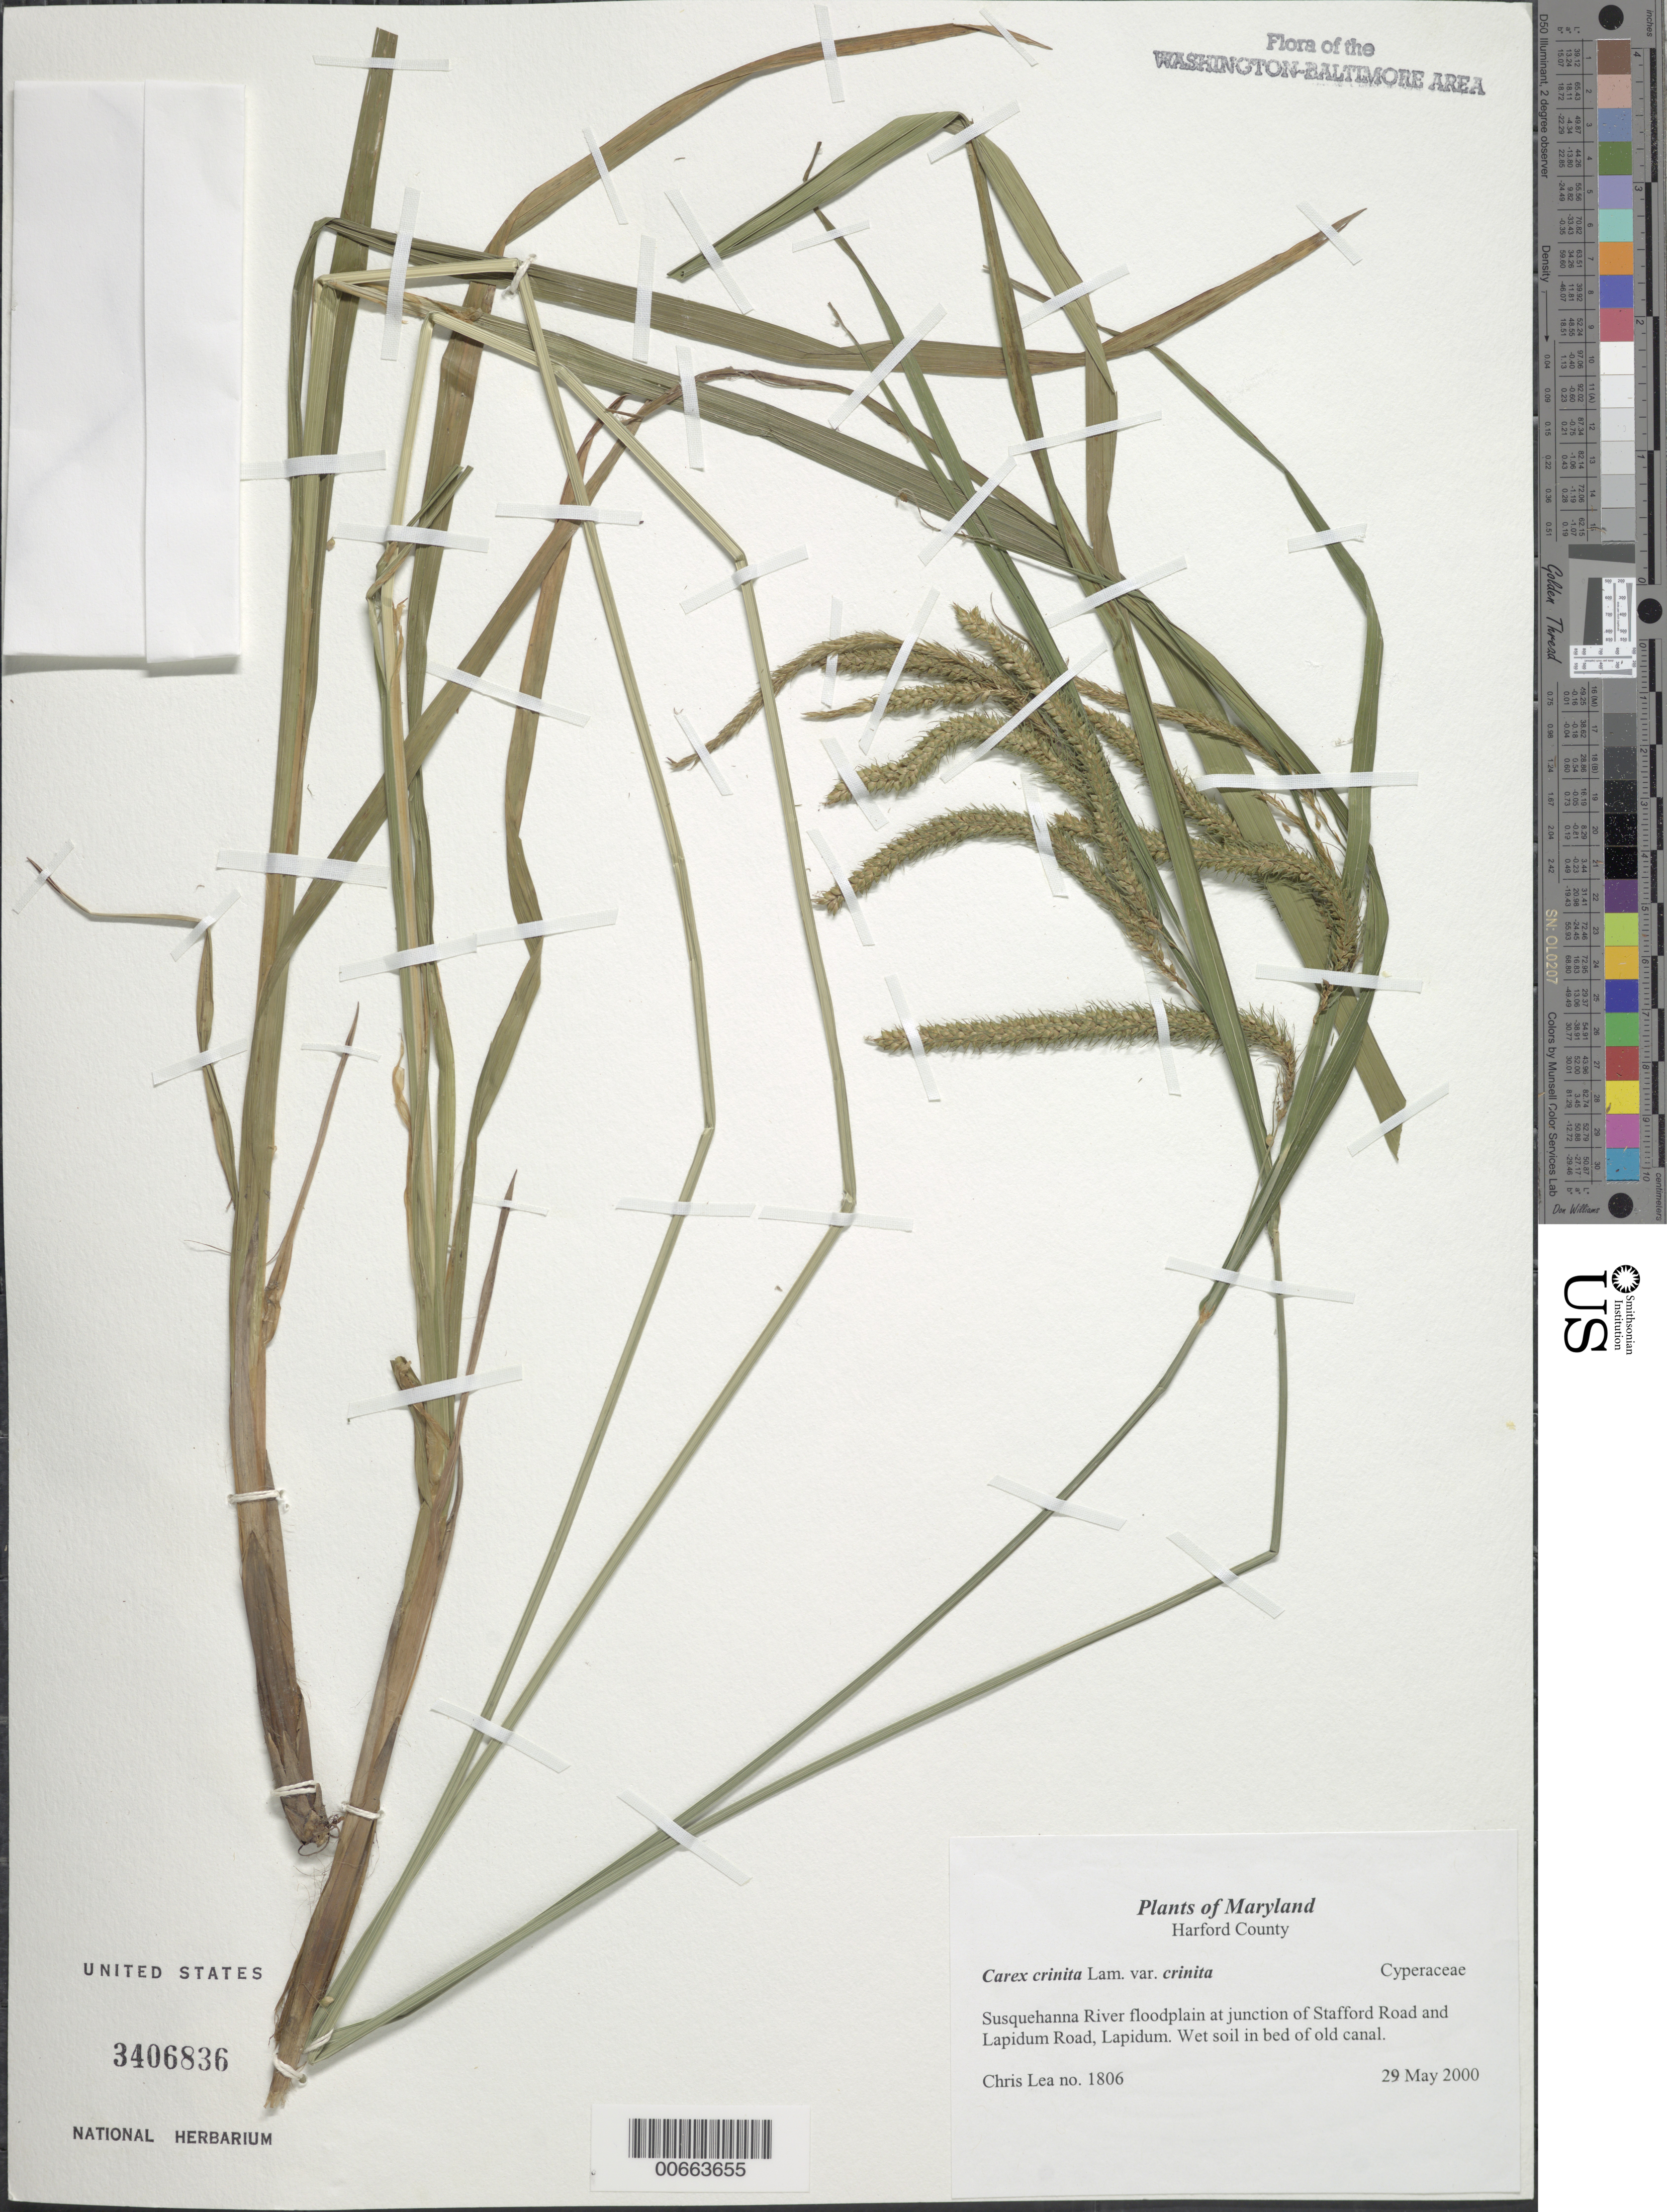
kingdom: Plantae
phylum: Tracheophyta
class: Liliopsida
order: Poales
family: Cyperaceae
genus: Carex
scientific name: Carex crinita var. crinita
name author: Lam.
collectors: C. Lea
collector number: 1806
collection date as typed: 29 May 2000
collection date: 2000-05-29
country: United States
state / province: Maryland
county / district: Harford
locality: Susquehanna River floodplain at junction of Stafford Road and Lapidum Road, Lapidum.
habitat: Wet soil in bed of old canal.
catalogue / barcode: US 3406836